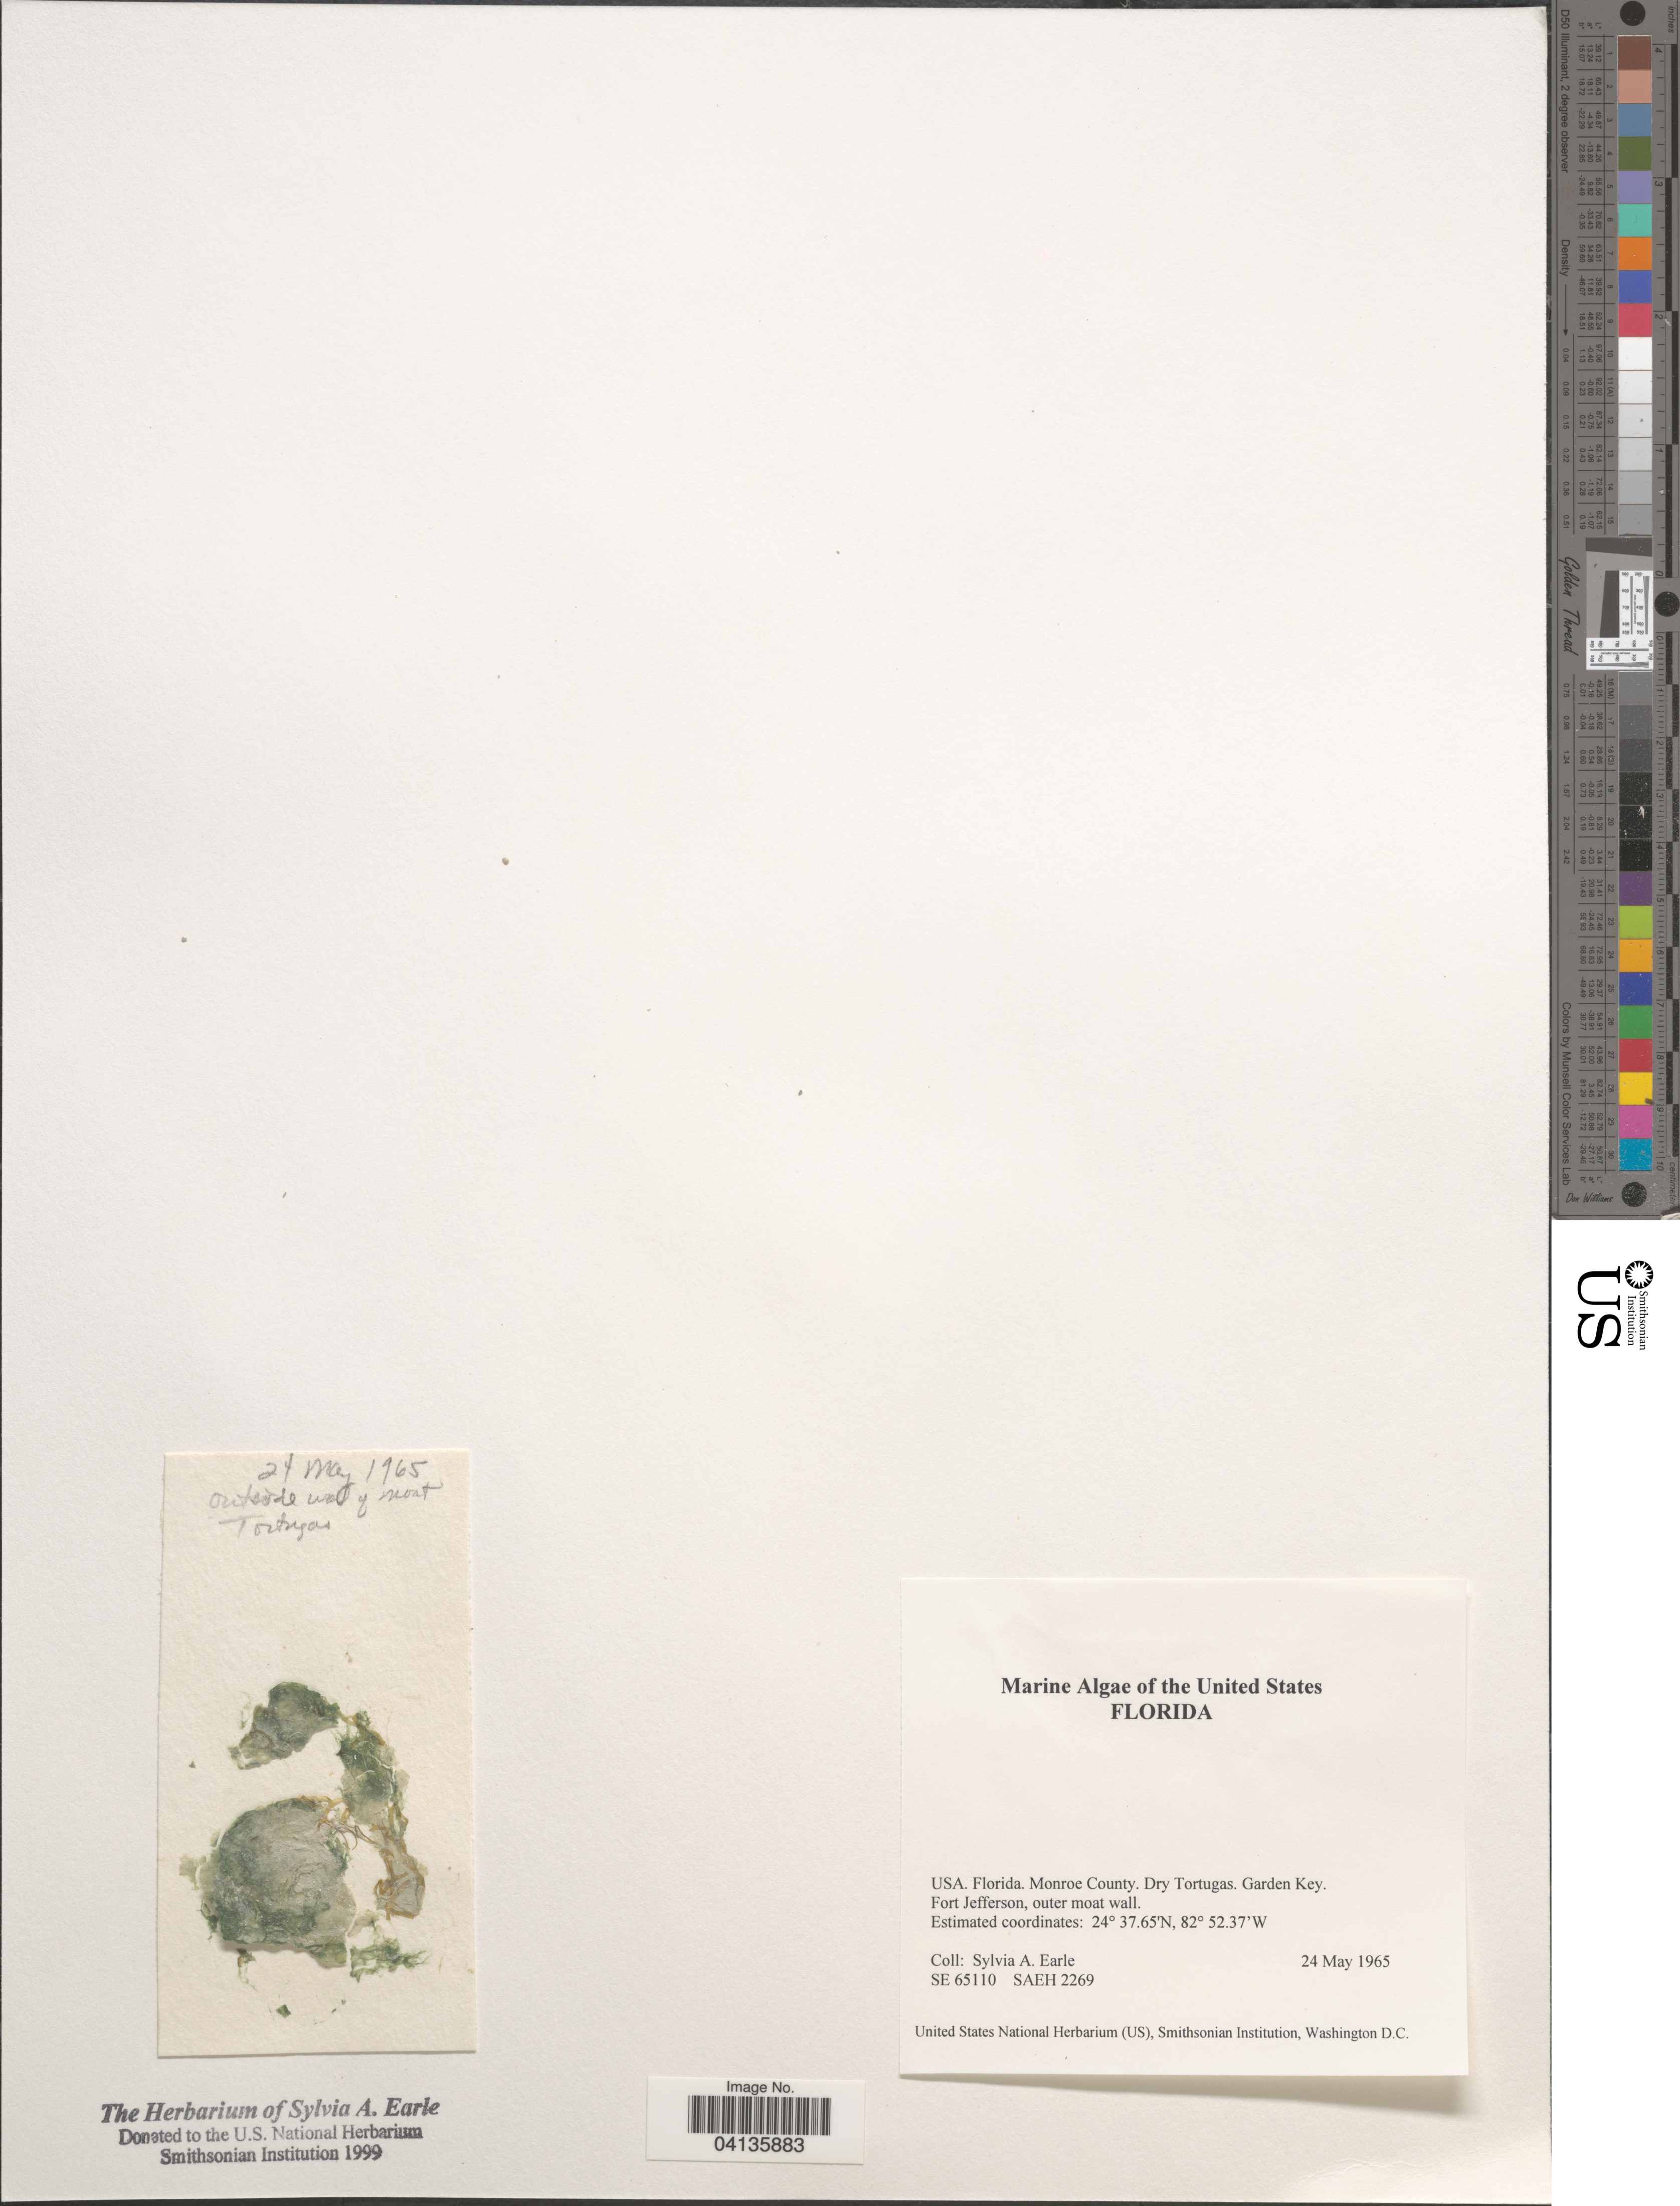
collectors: S. A. Earle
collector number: SE 65110 / SAEH 2269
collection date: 1965-05-24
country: United States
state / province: Florida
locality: Monroe County. Dry Tortugas. Garden Key. Fort Jefferson, outer moat wall.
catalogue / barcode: US 238774